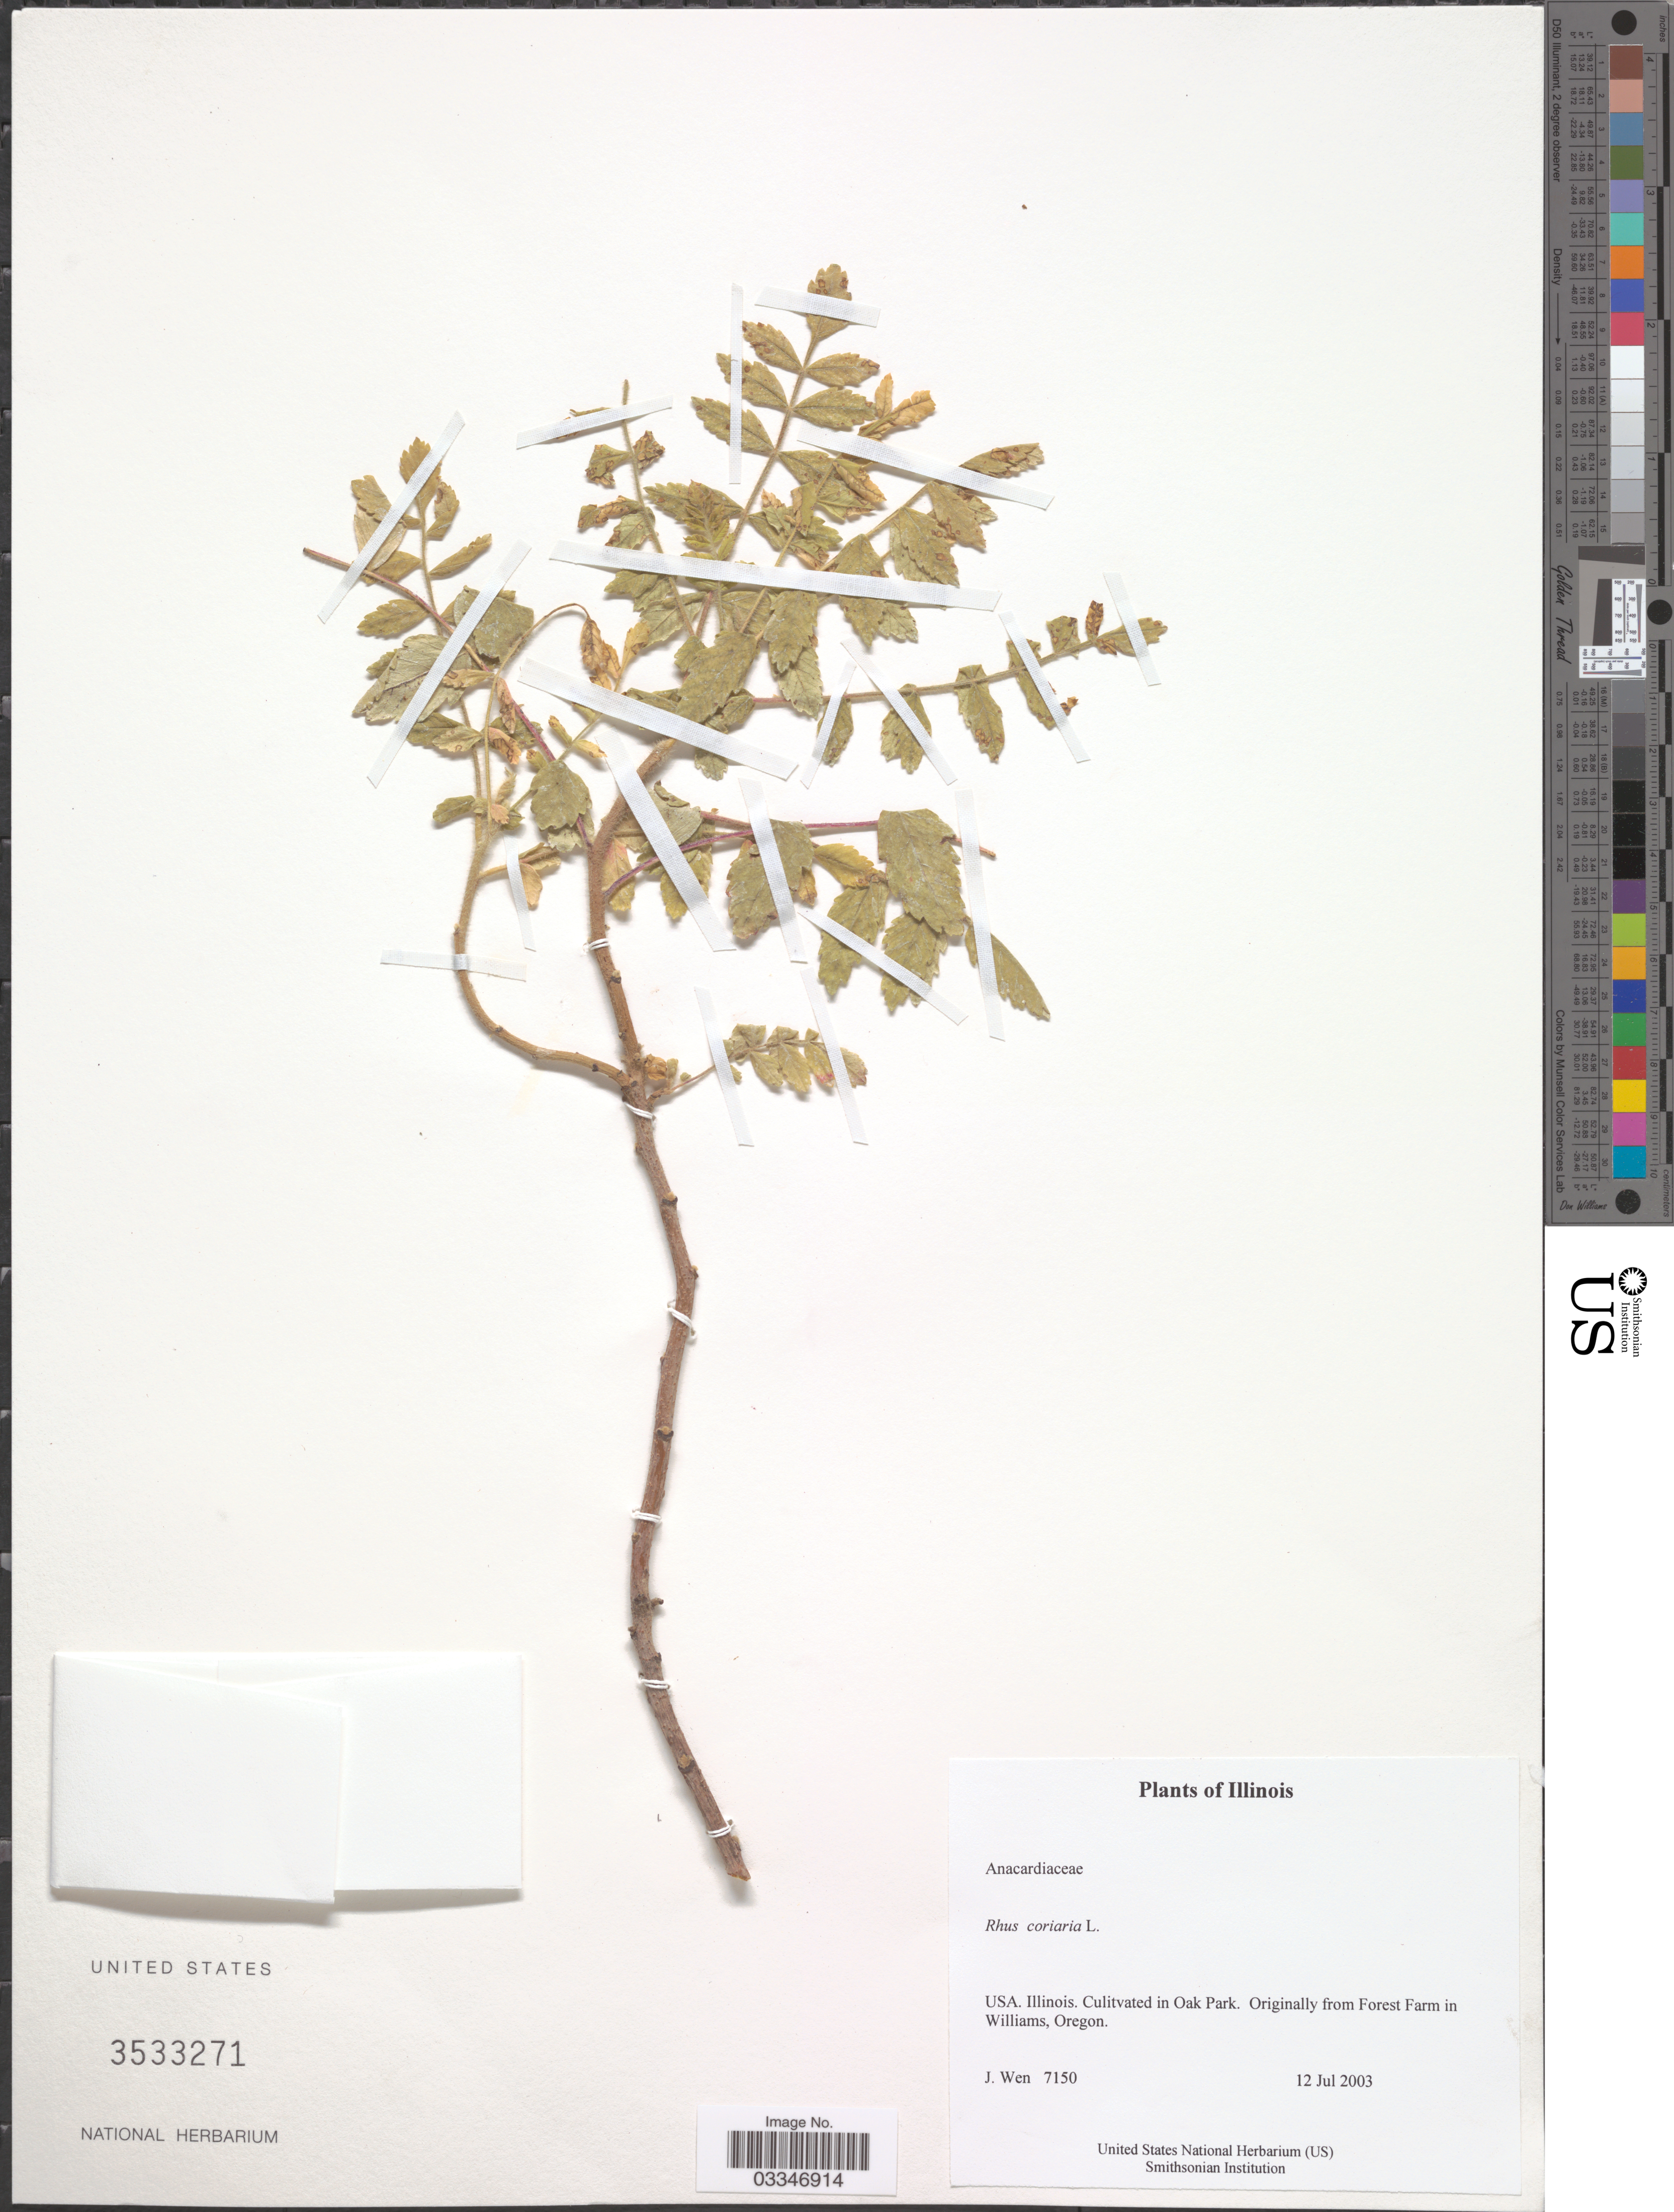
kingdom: Plantae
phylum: Tracheophyta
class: Magnoliopsida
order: Sapindales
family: Anacardiaceae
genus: Rhus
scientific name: Rhus coriaria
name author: L.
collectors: J. Wen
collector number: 7150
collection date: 2003-07-12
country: United States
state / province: Illinois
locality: Oak Park.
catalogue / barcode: US 3533271